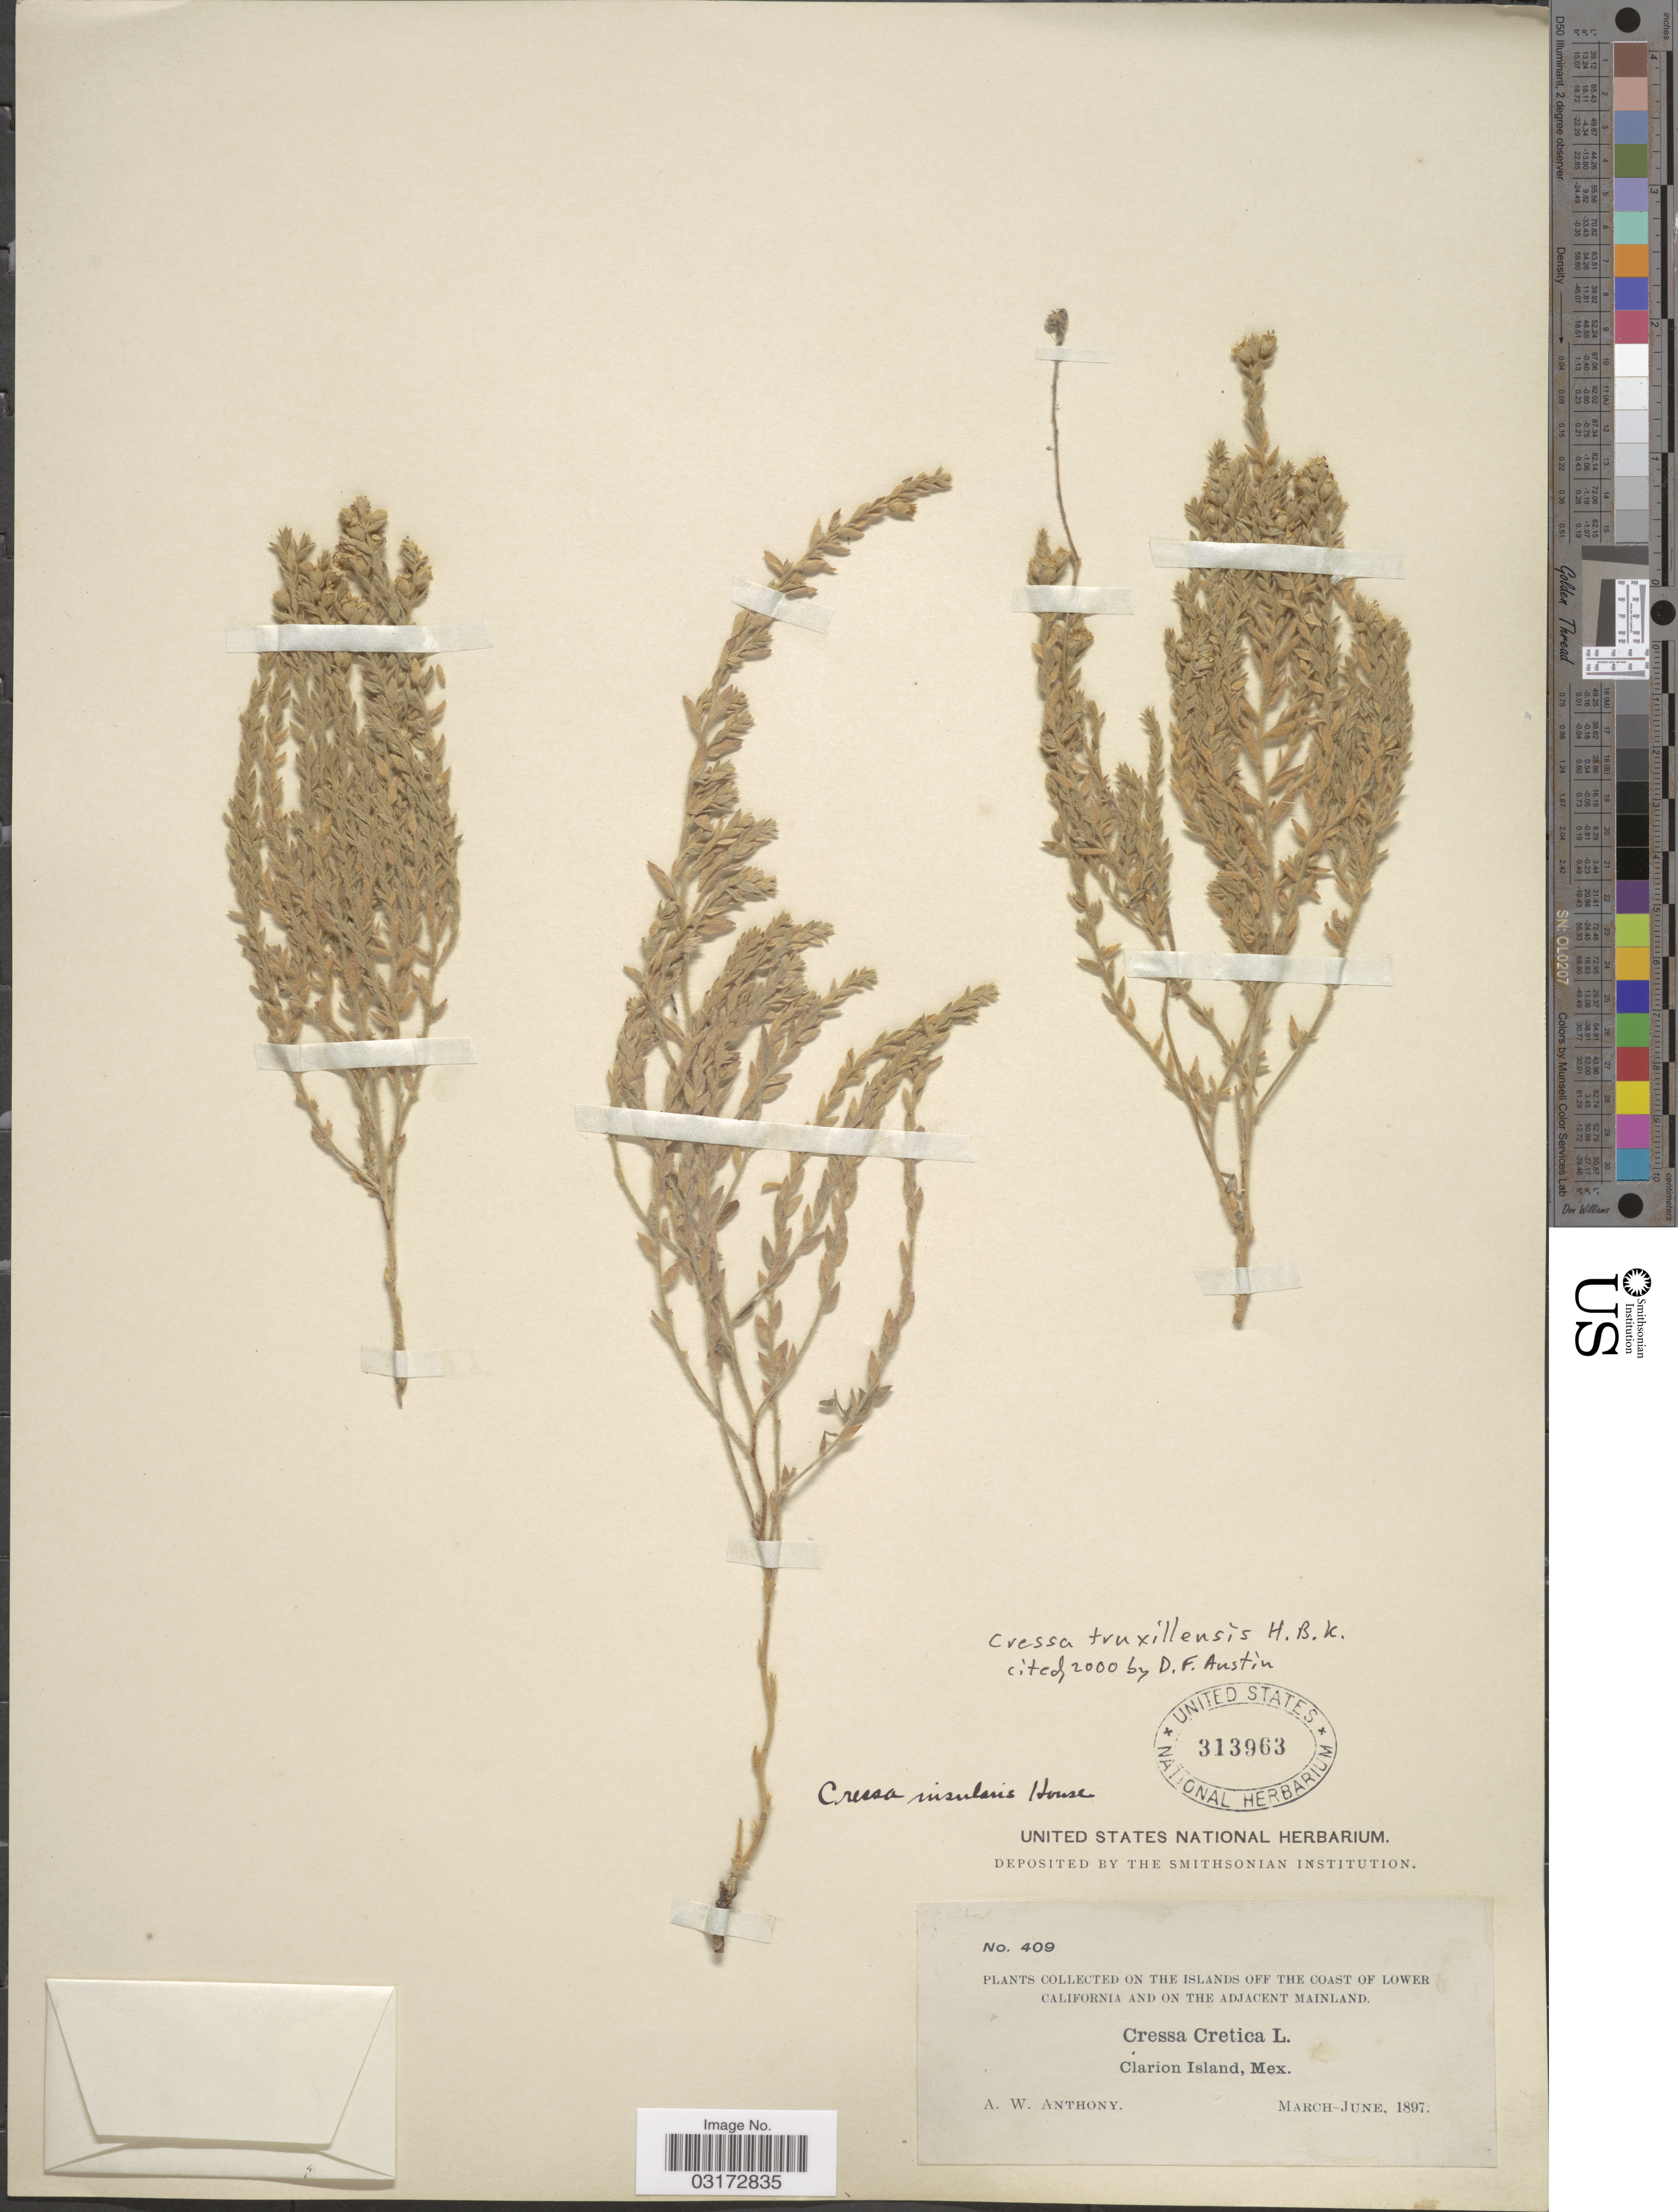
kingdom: Plantae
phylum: Tracheophyta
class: Magnoliopsida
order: Solanales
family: Convolvulaceae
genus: Cressa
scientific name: Cressa truxillensis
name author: Kunth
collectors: A. W. Anthony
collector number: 409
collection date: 1897-03/1897-06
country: Mexico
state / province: Colima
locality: On the Island off the coast of Lower California and on the Adjacent Mainland, Clarion Island.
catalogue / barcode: US 313963